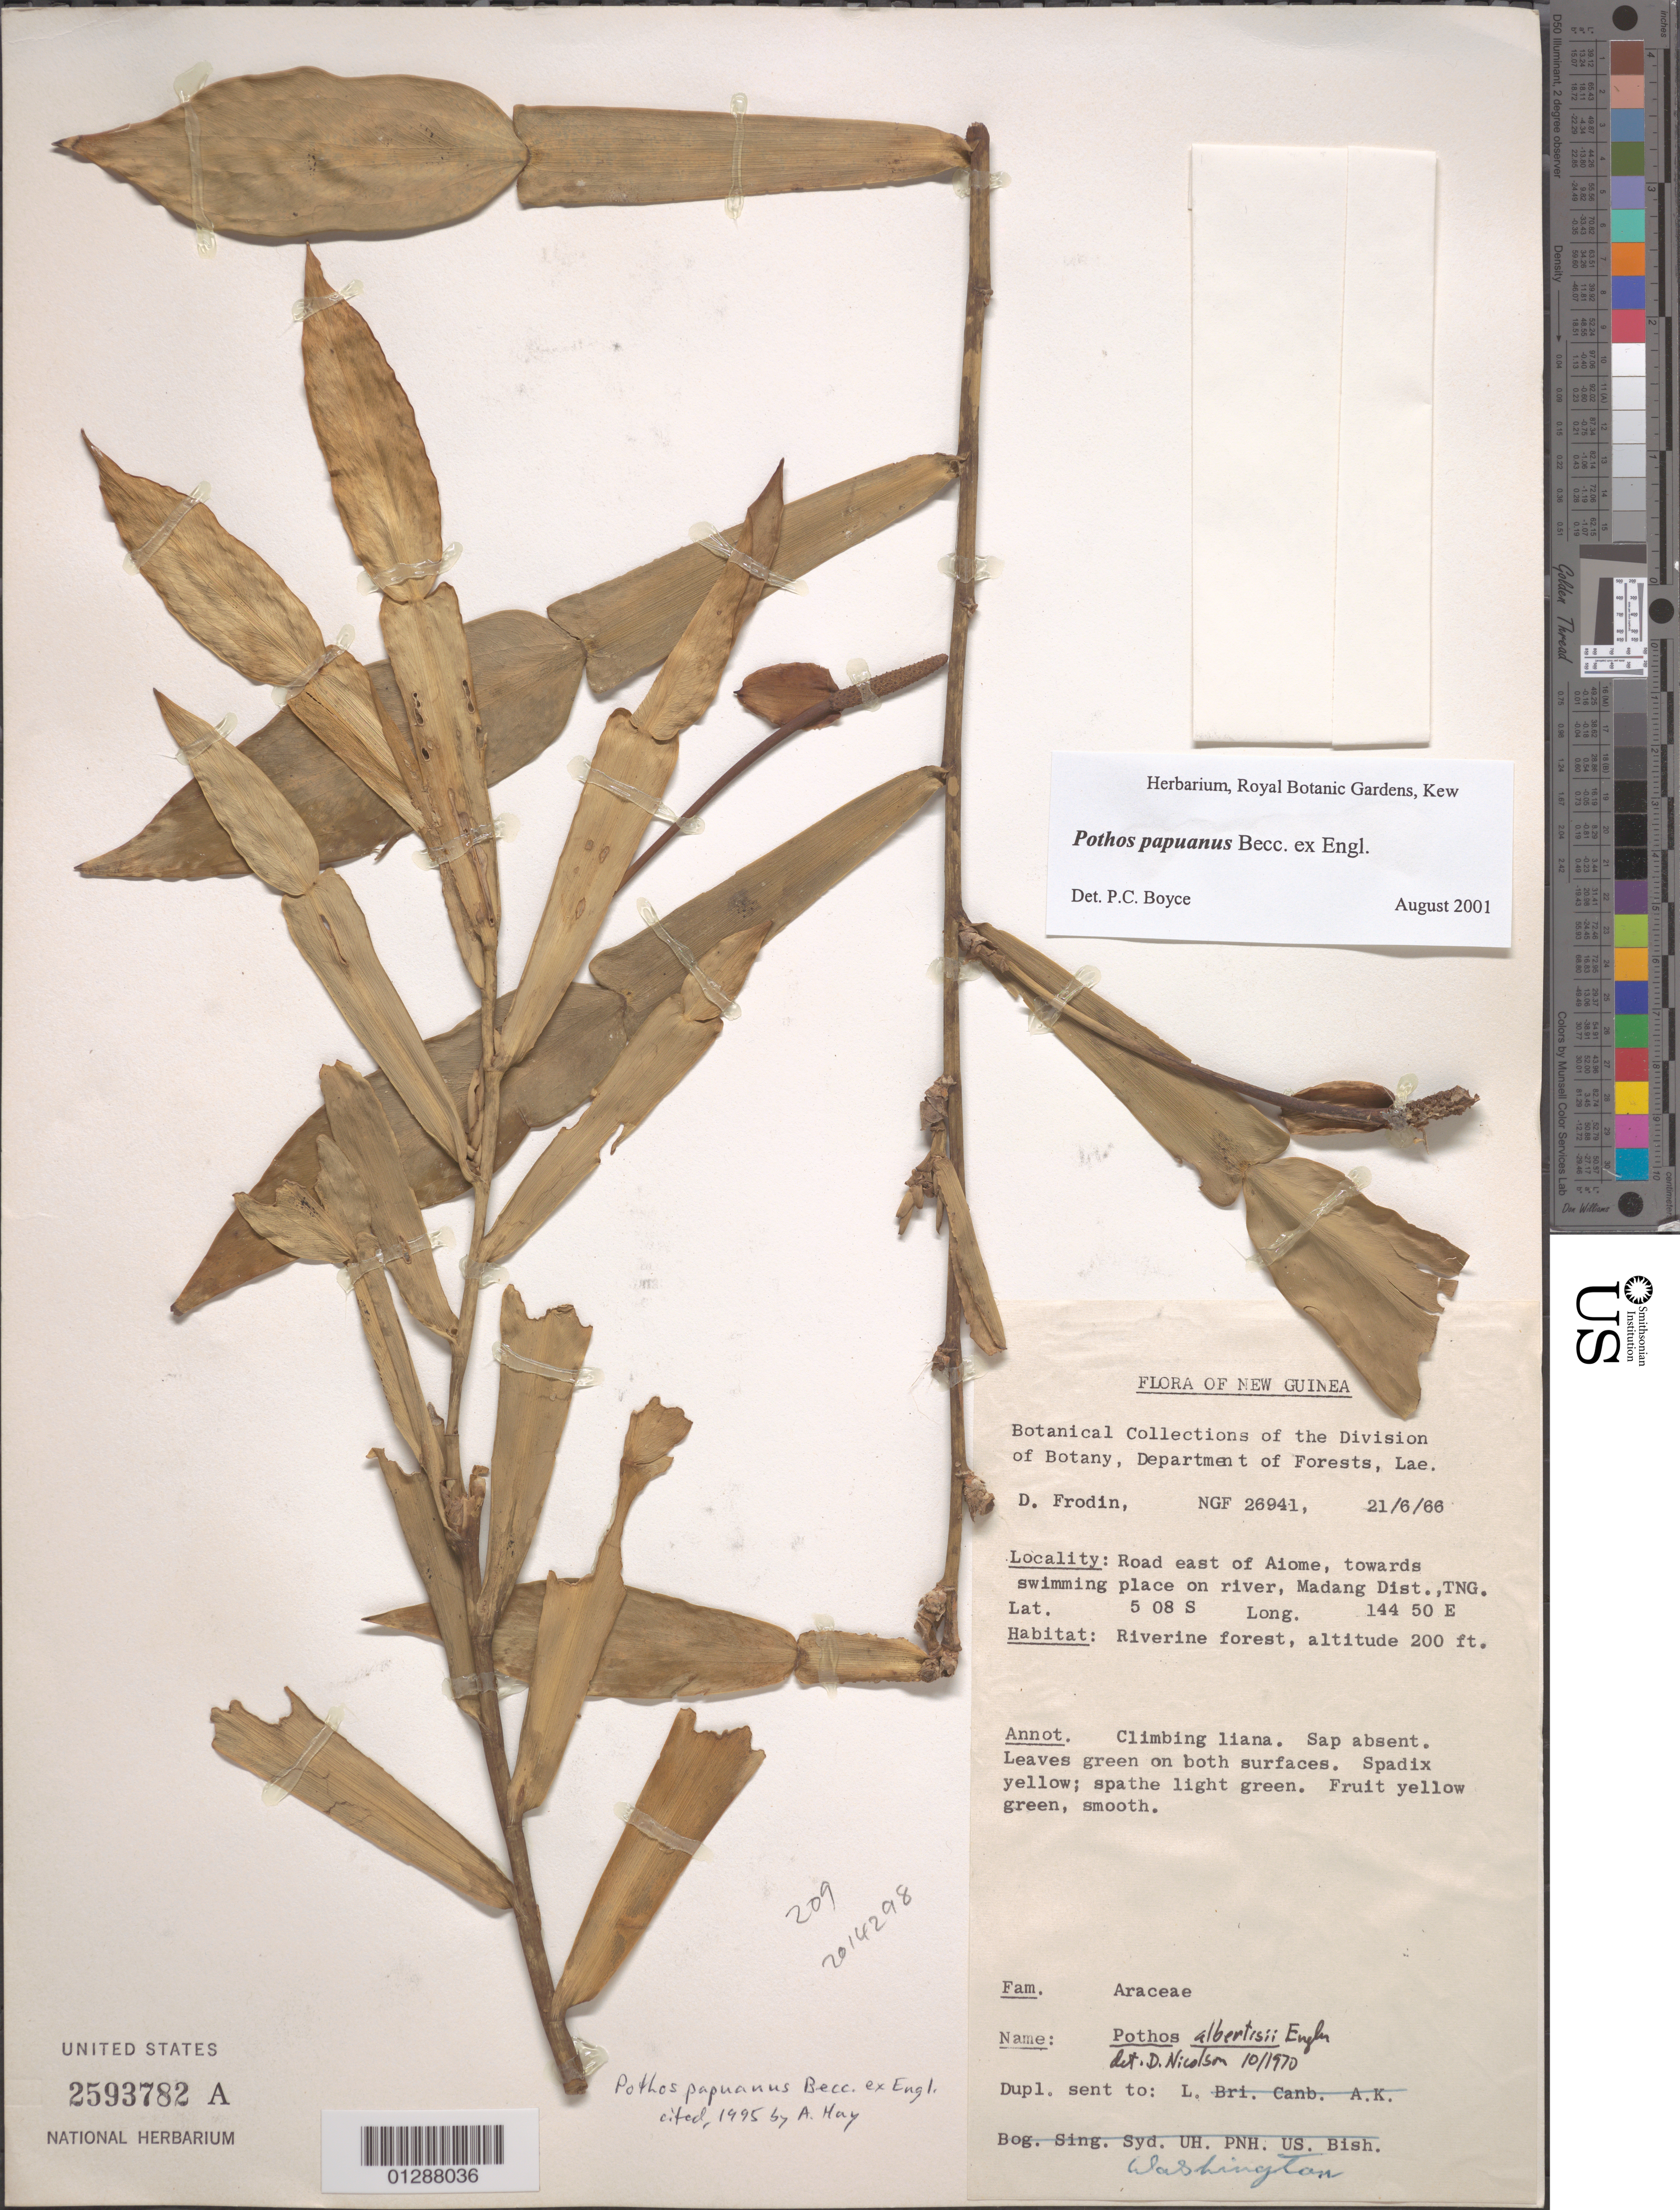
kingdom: Plantae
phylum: Tracheophyta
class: Liliopsida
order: Alismatales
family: Araceae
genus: Pothos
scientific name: Pothos papuanus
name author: Becc. ex Engl.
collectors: D. G. Frodin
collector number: NGF 26941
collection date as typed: Transcribed d/m/y: 21/6/66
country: Papua New Guinea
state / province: Madang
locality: New Guinea. Road east of Aiome, towards swimming place on river, Madang Dist., TNG.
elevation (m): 61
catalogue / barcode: US 2593782A